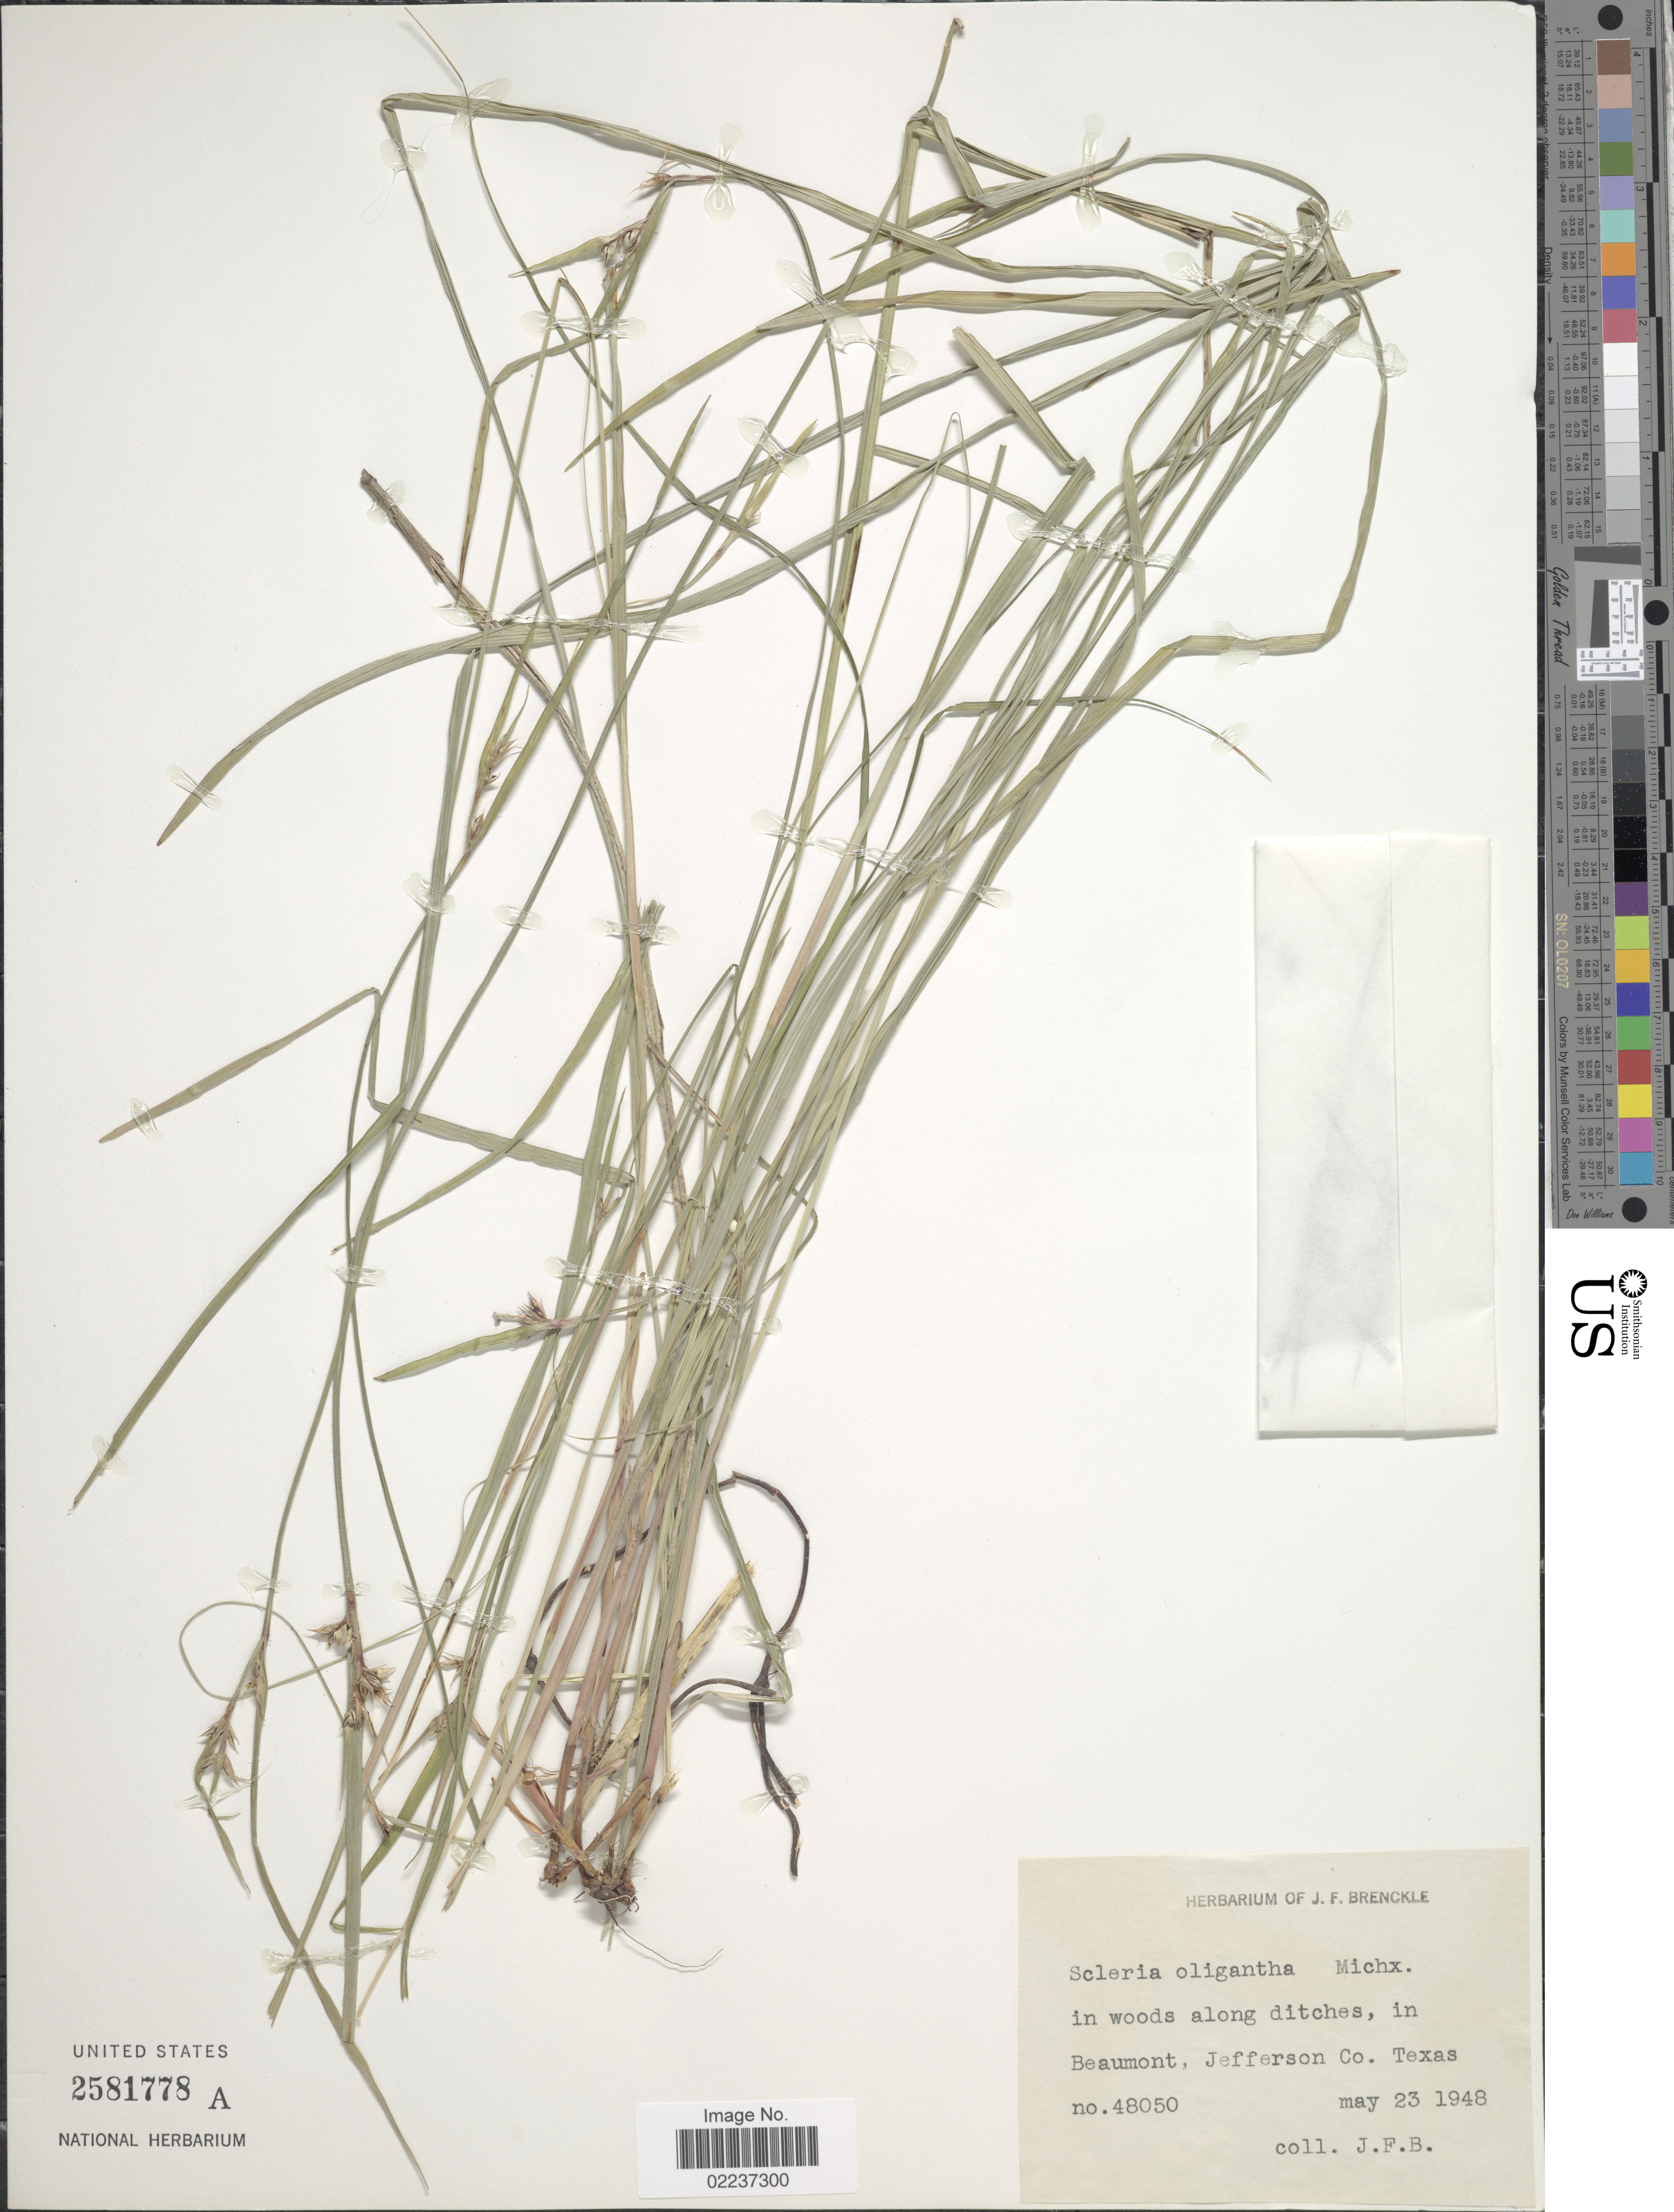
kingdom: Plantae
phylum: Tracheophyta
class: Liliopsida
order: Poales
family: Cyperaceae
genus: Scleria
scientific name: Scleria oligantha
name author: Michx.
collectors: J. Brenckle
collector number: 48050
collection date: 1948-05-23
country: United States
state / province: Texas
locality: In Beaumont, Jefferson Co.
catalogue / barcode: US 2581778A